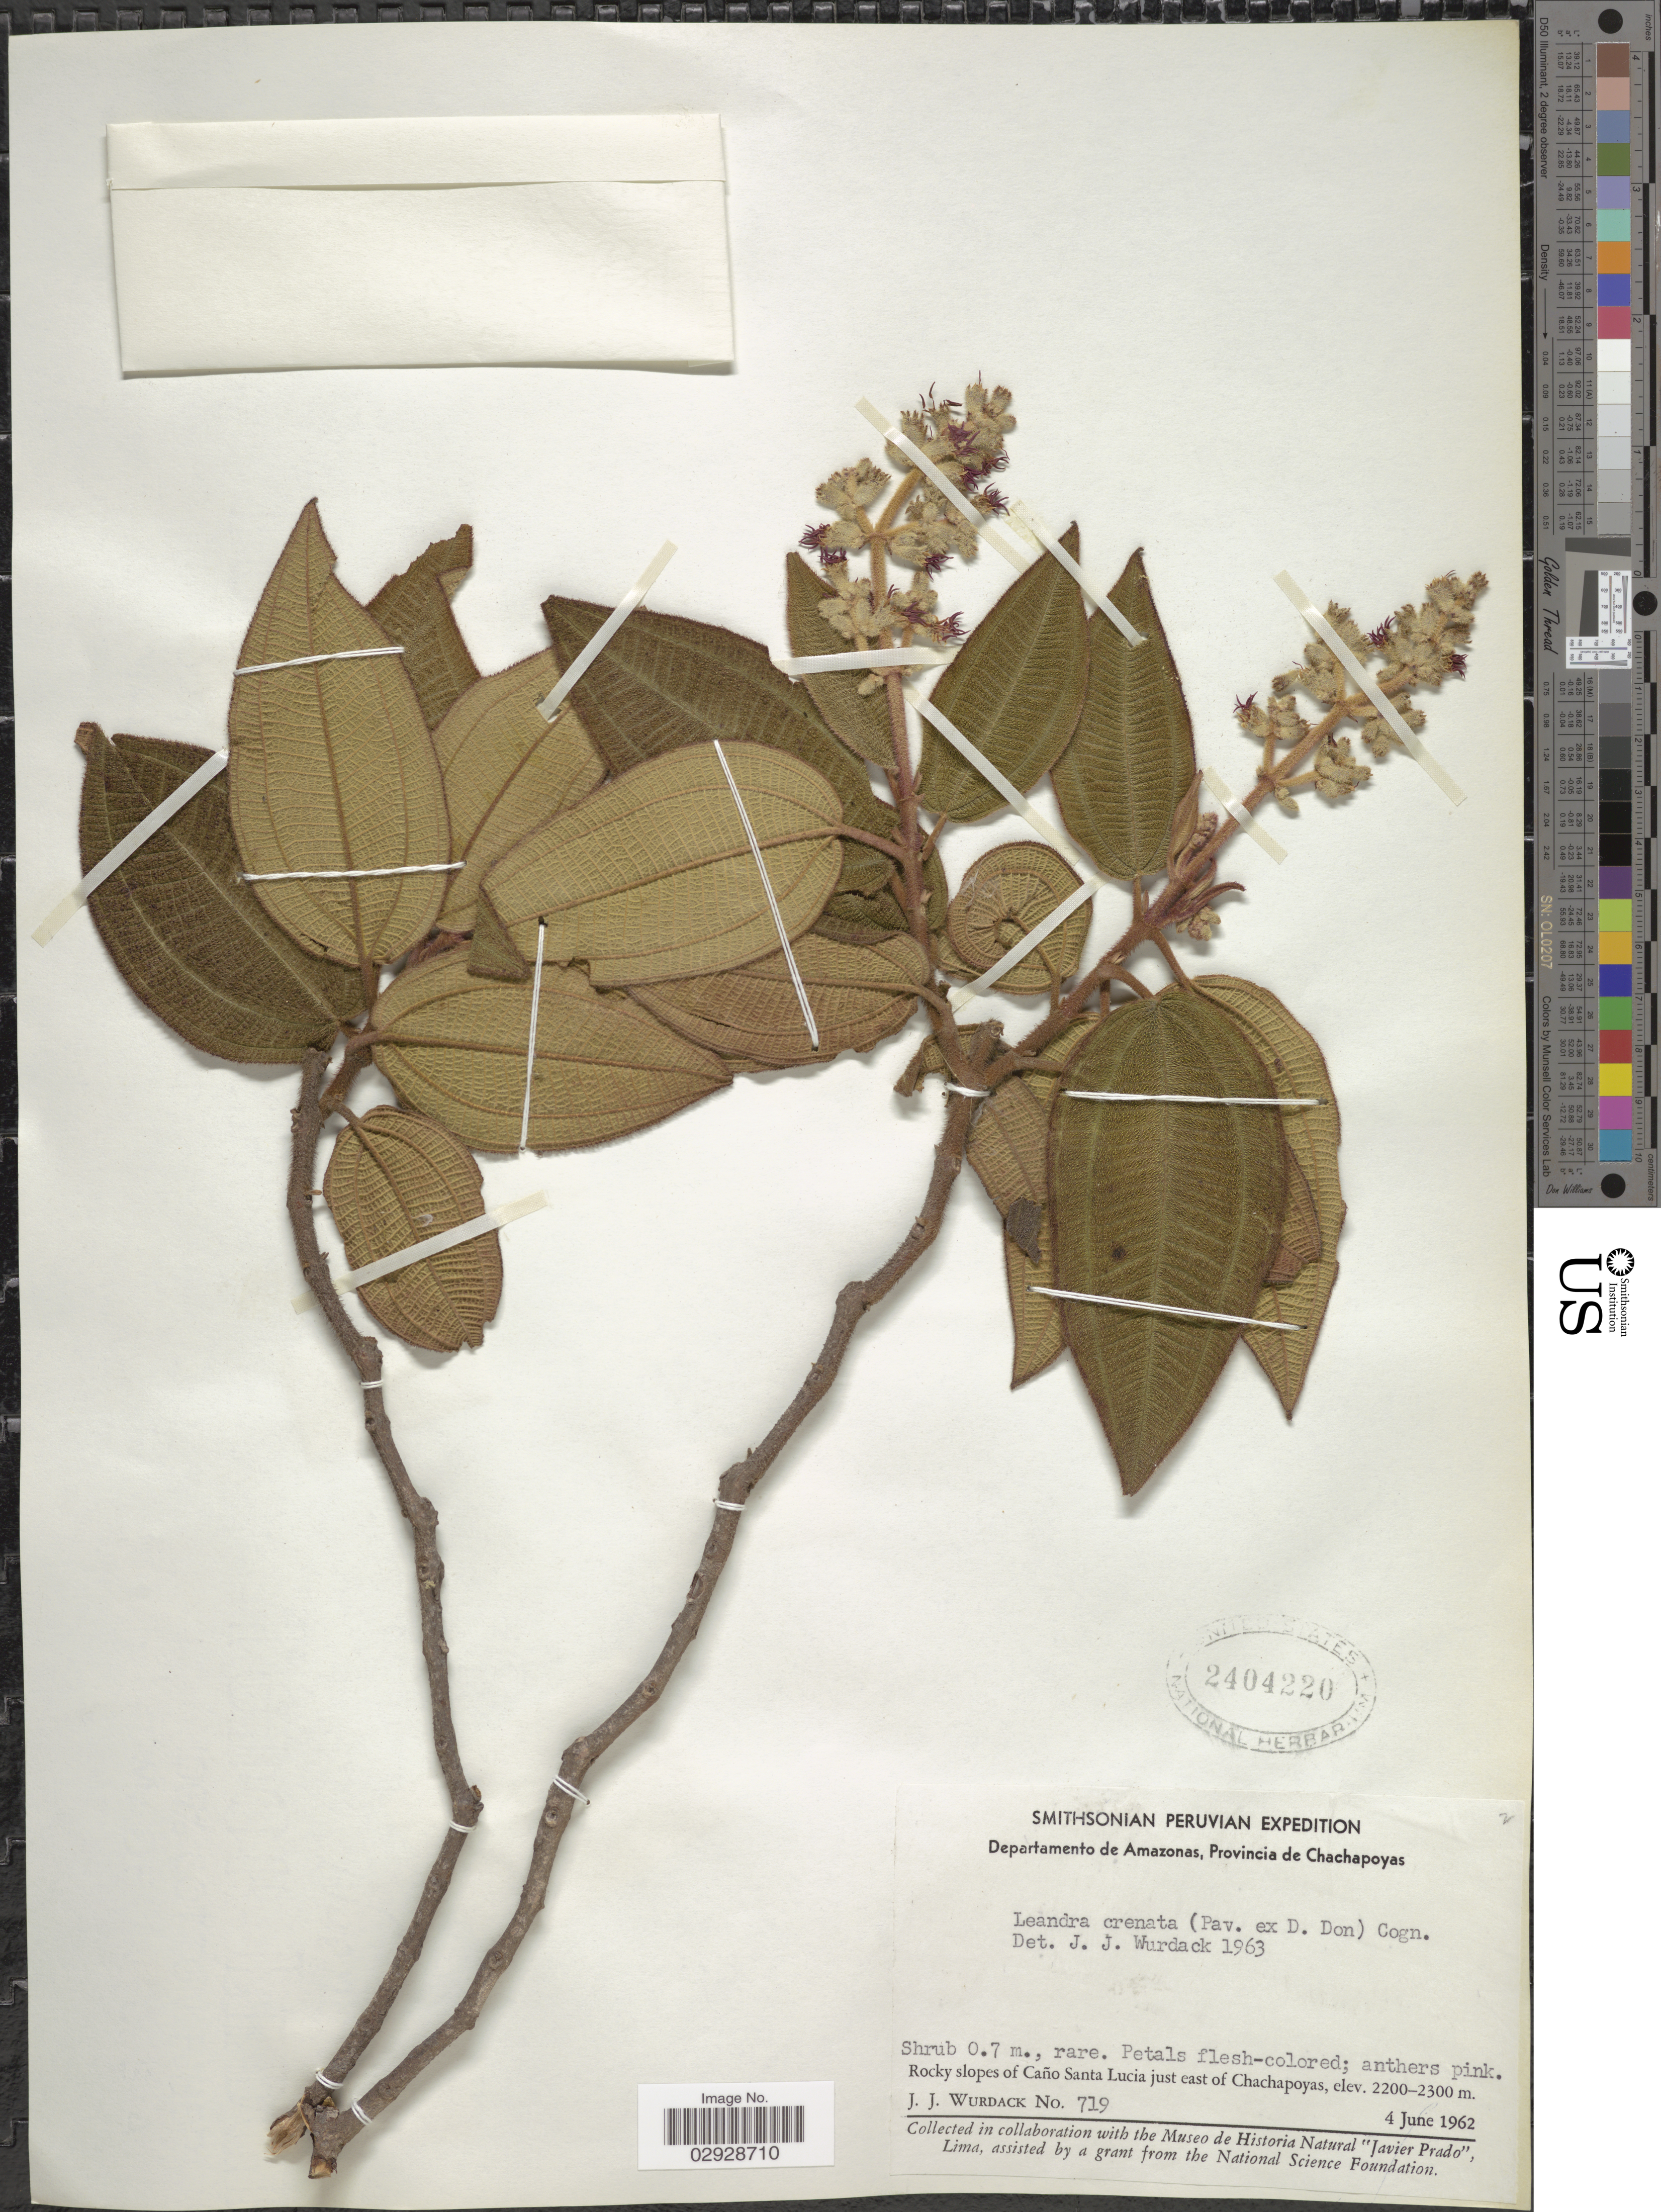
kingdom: Plantae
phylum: Tracheophyta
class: Magnoliopsida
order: Myrtales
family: Melastomataceae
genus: Leandra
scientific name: Leandra crenata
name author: (D. Don) Cogn.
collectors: J. J. Wurdack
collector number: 719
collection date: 1962-06-04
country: Peru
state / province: Amazonas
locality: Departamento de Amazonas, Provincia de Chachapoyas. Rocky slopes of Caño Santa Lucia just east of Chachapoyas.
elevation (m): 2200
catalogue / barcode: US 2404220